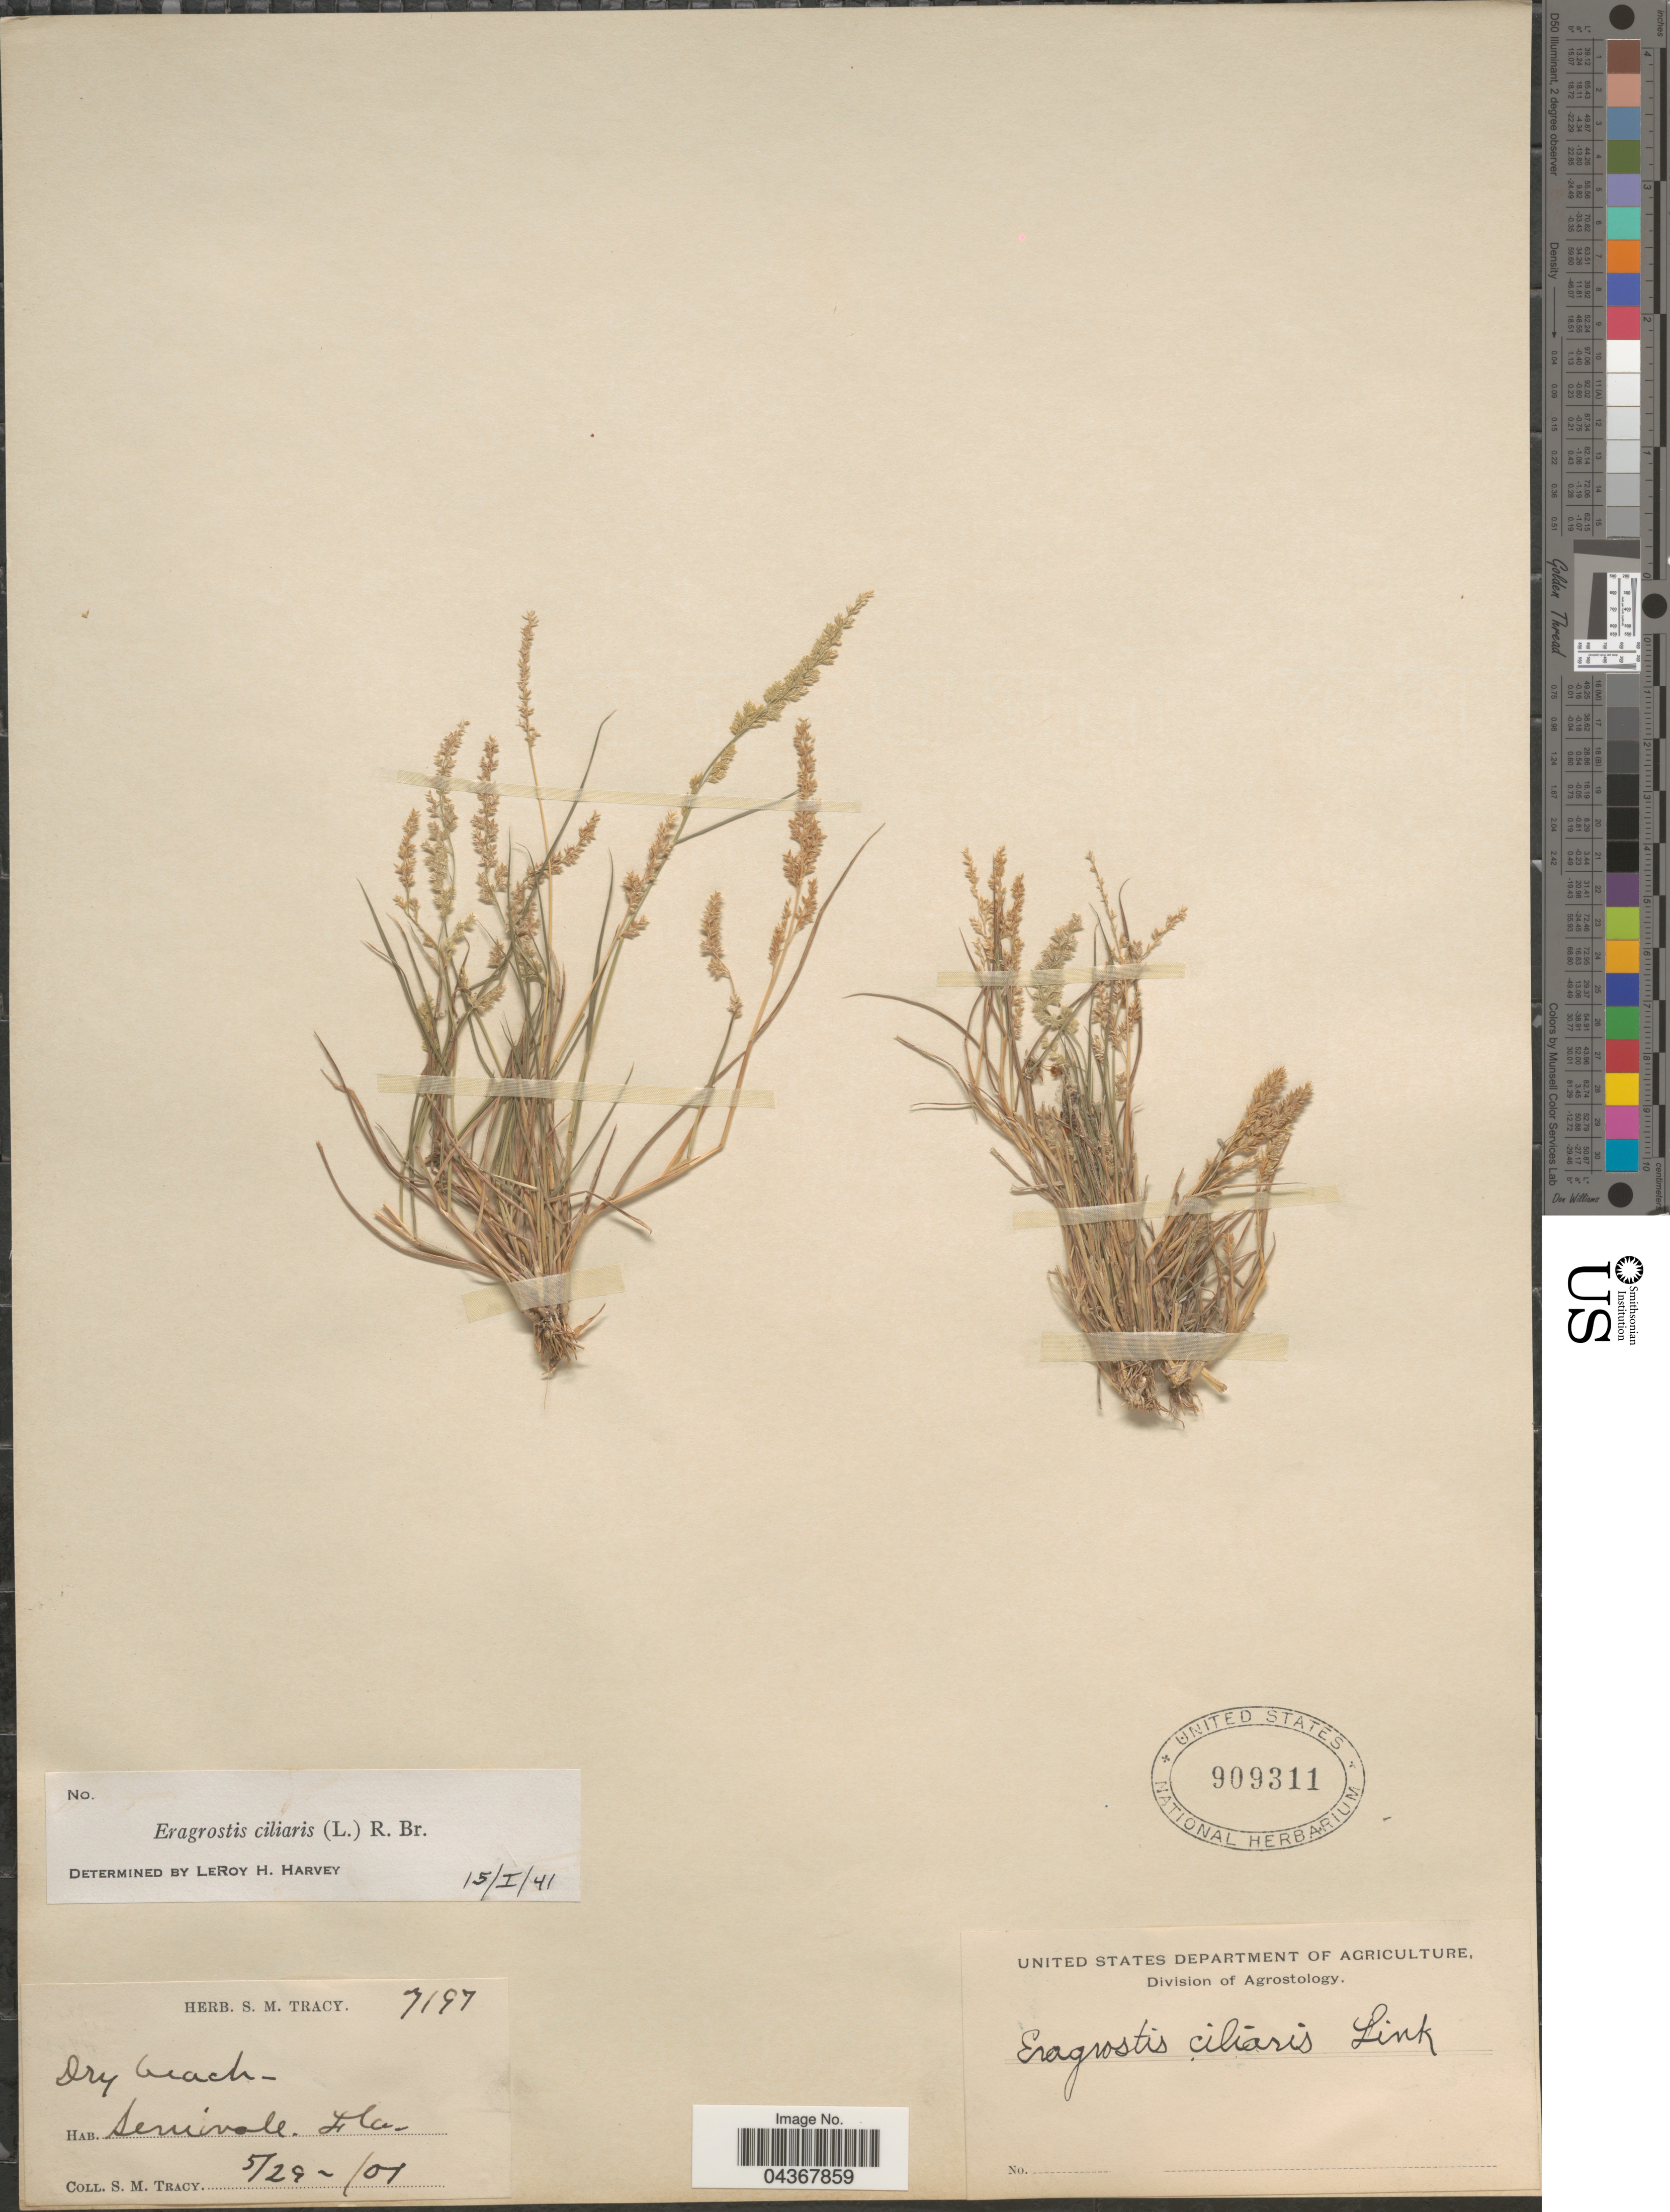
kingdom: Plantae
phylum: Tracheophyta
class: Liliopsida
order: Poales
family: Poaceae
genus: Eragrostis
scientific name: Eragrostis ciliaris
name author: (L.) R. Br.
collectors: S. M. Tracy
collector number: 7197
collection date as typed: Transcribed d/m/y: 29/5/1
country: United States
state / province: Florida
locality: Seminole.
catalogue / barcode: US 909311